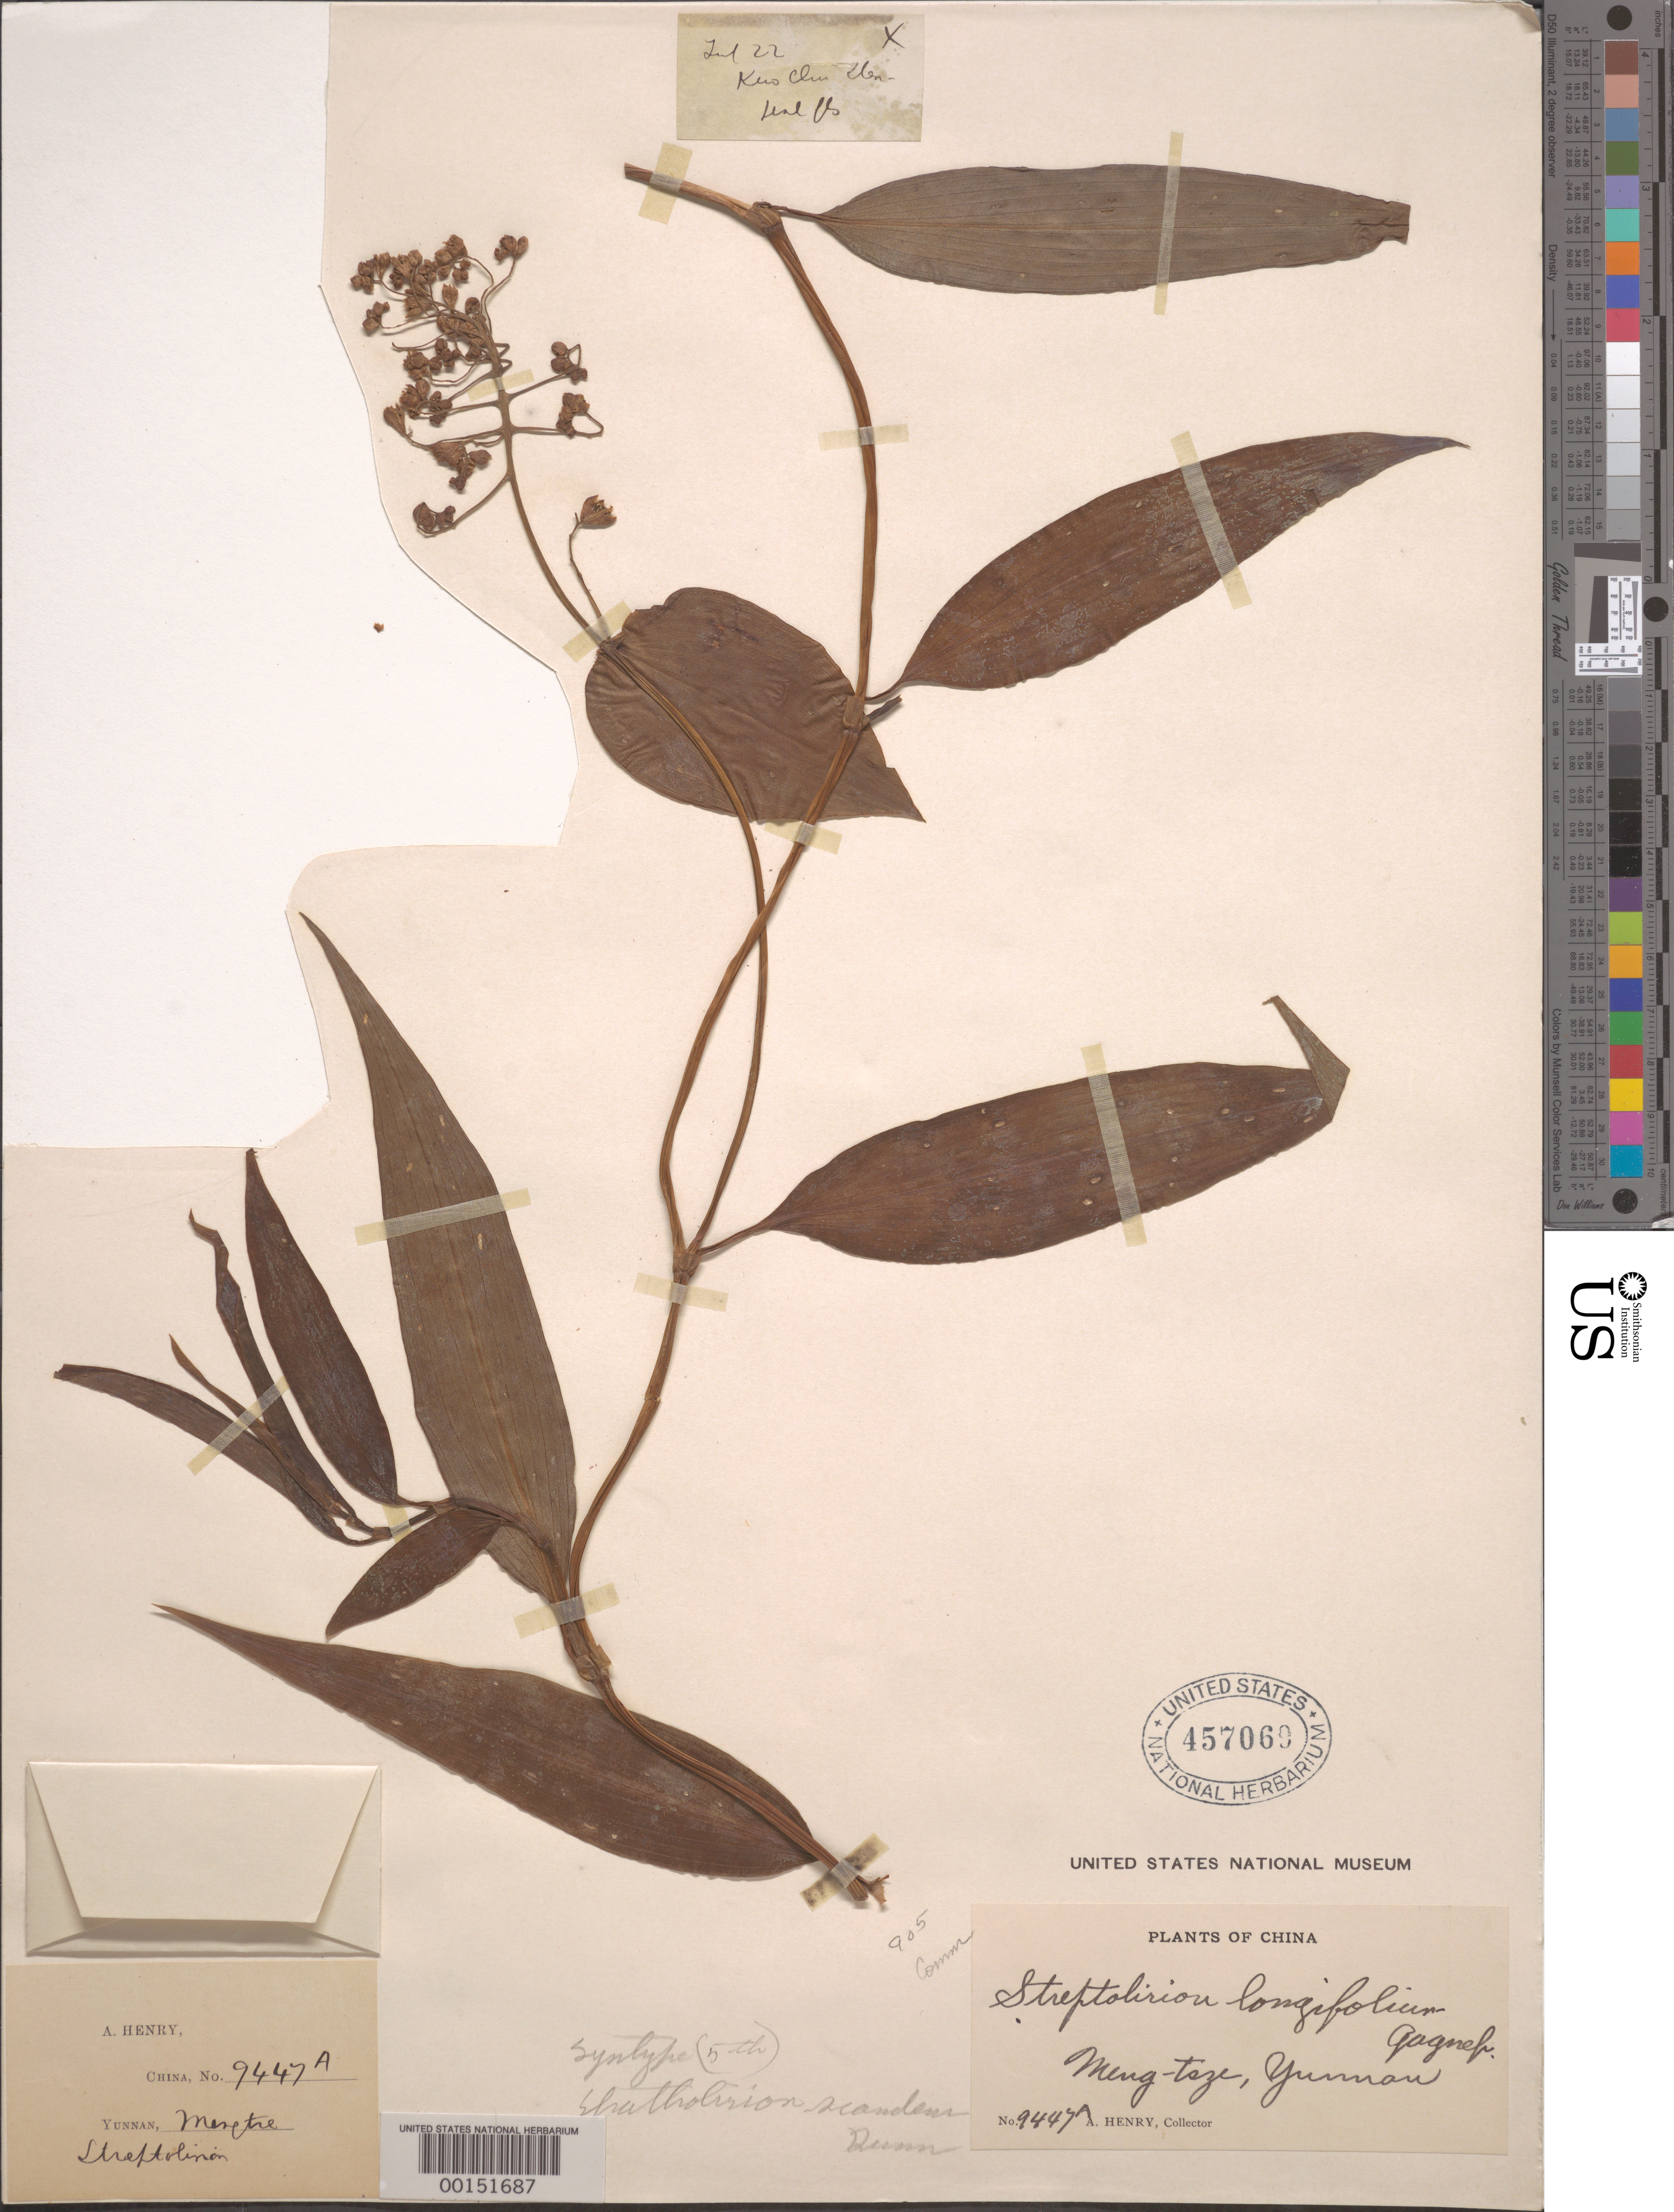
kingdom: Plantae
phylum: Tracheophyta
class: Liliopsida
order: Commelinales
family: Commelinaceae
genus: Spatholirion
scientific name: Spatholirion longifolium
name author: (Gagnep.) Dunn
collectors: A. Henry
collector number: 9447 A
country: China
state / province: Yunnan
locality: Meng-tsze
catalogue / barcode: US 457069